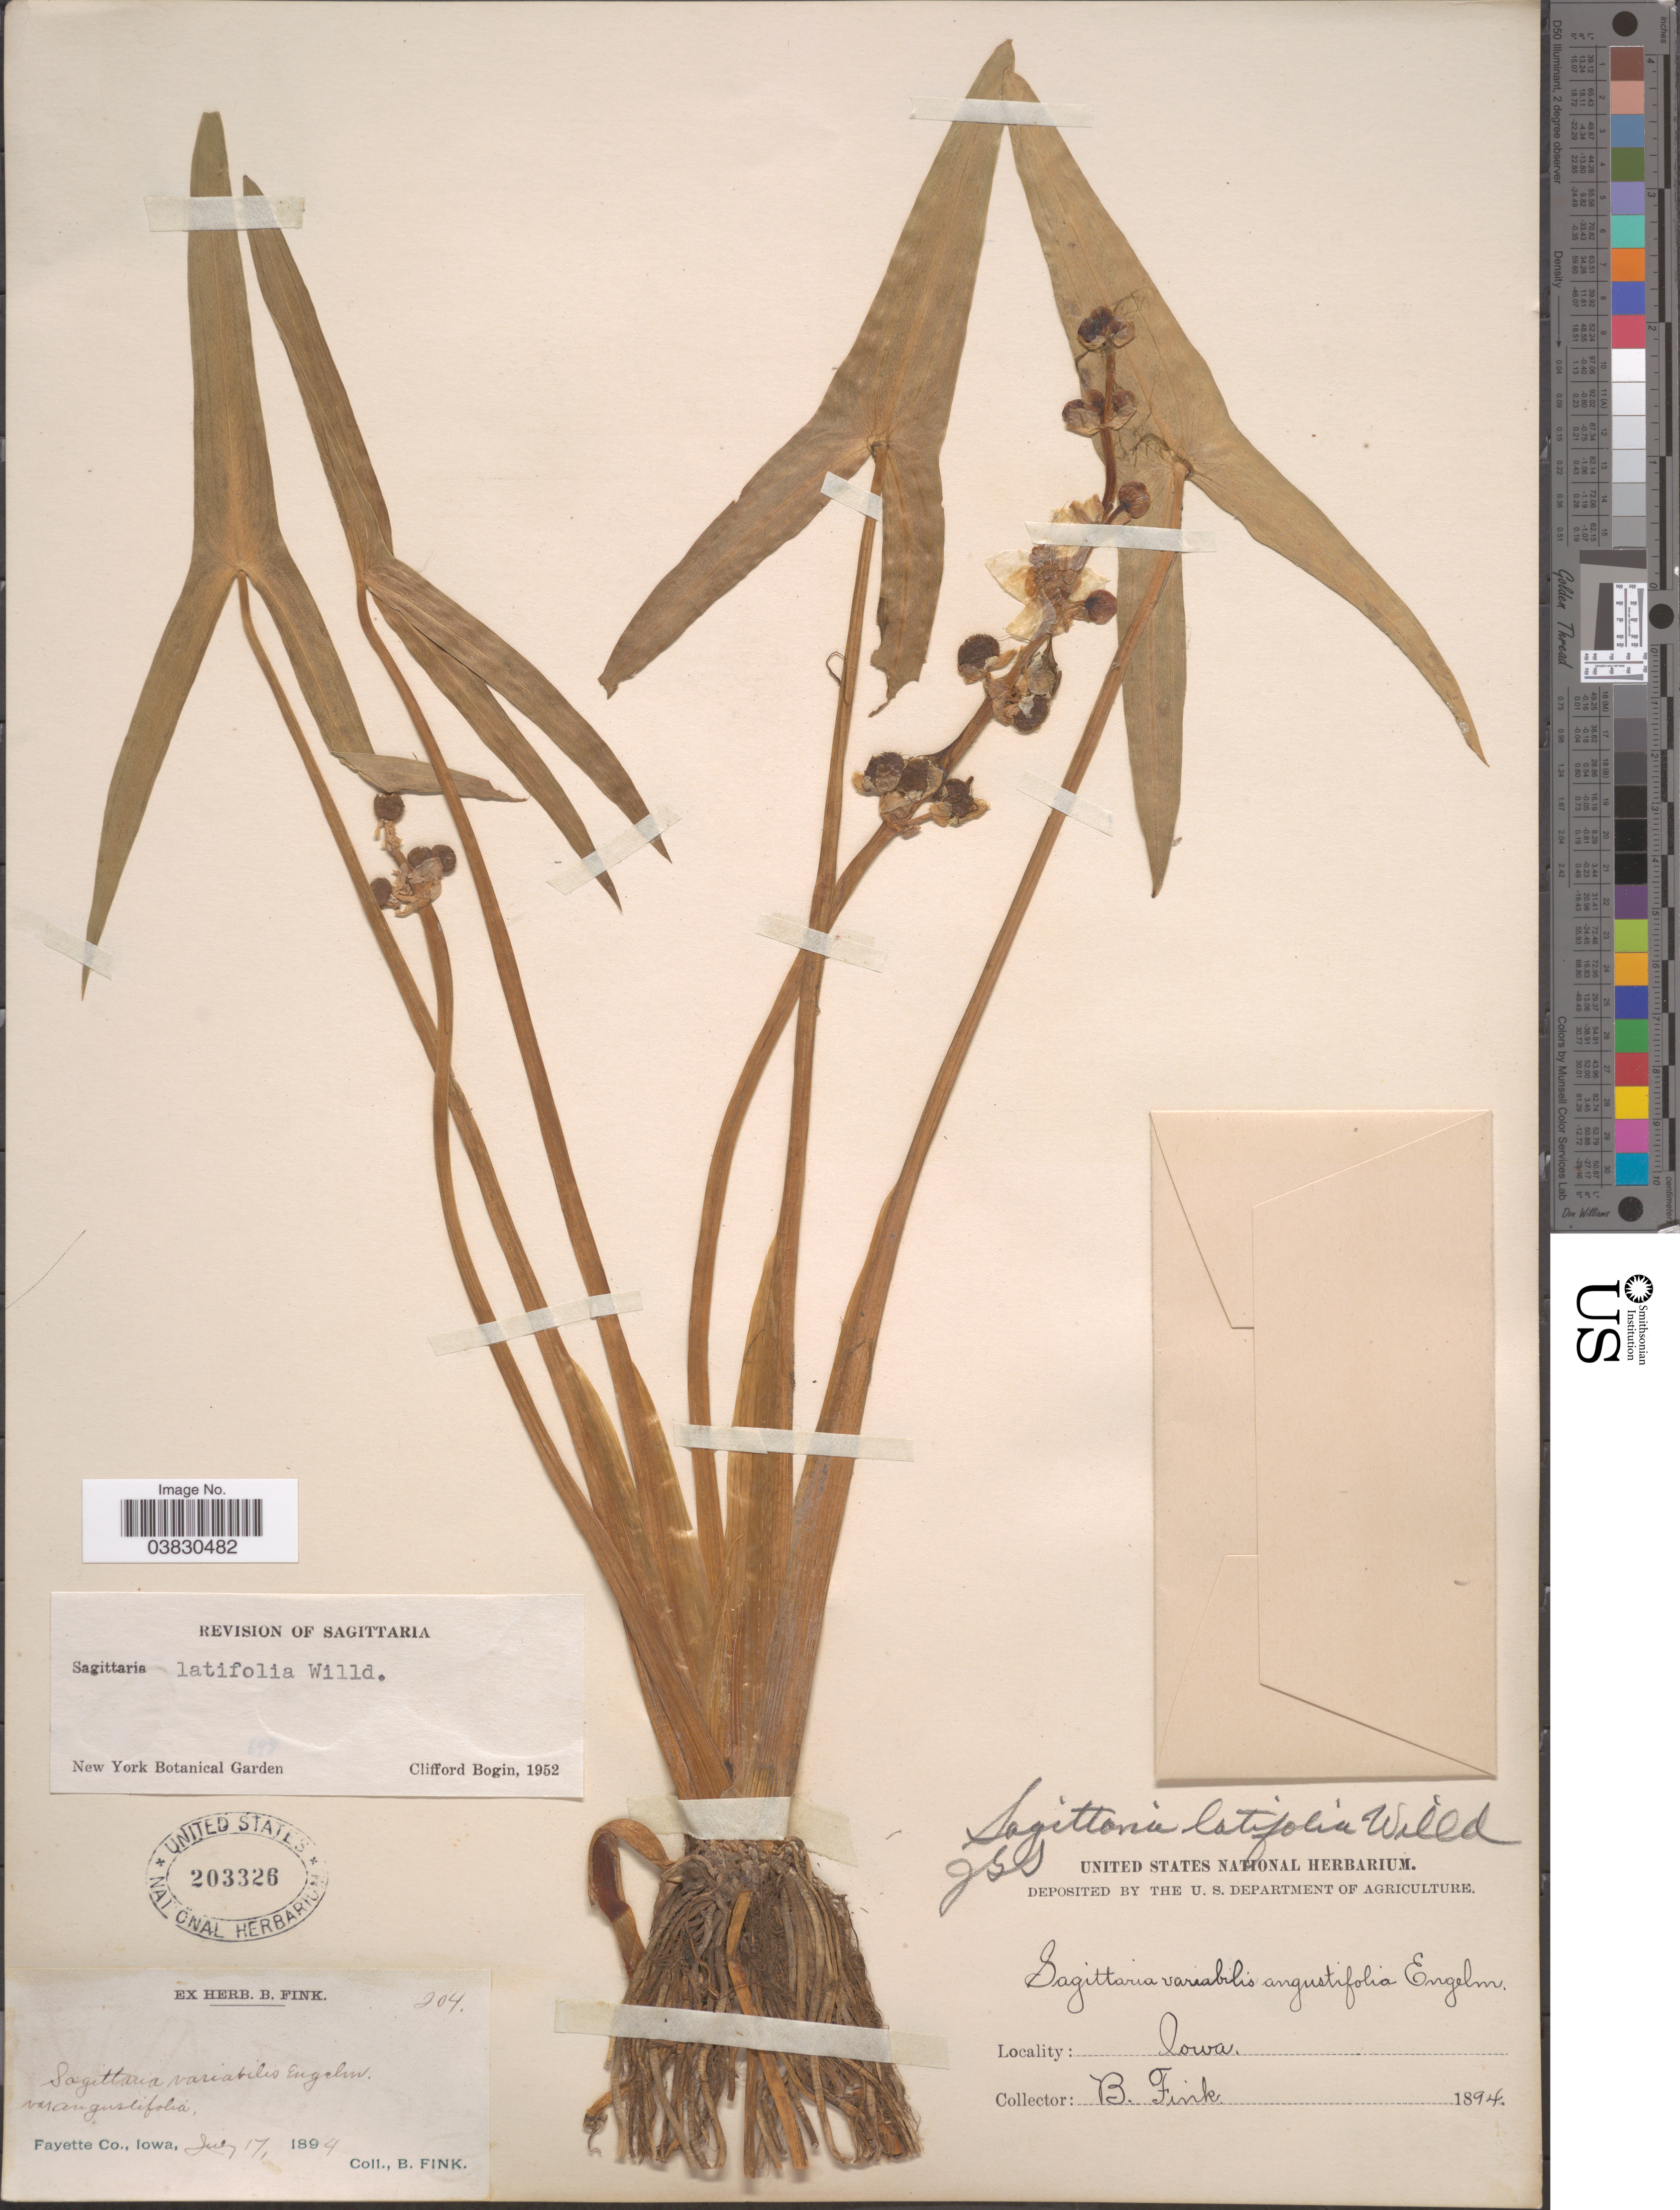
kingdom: Plantae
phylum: Tracheophyta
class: Liliopsida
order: Alismatales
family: Alismataceae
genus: Sagittaria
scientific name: Sagittaria latifolia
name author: Willd.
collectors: B. Fink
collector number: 204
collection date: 1894-07-17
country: United States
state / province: Iowa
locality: Fayette Co.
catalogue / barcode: US 203326